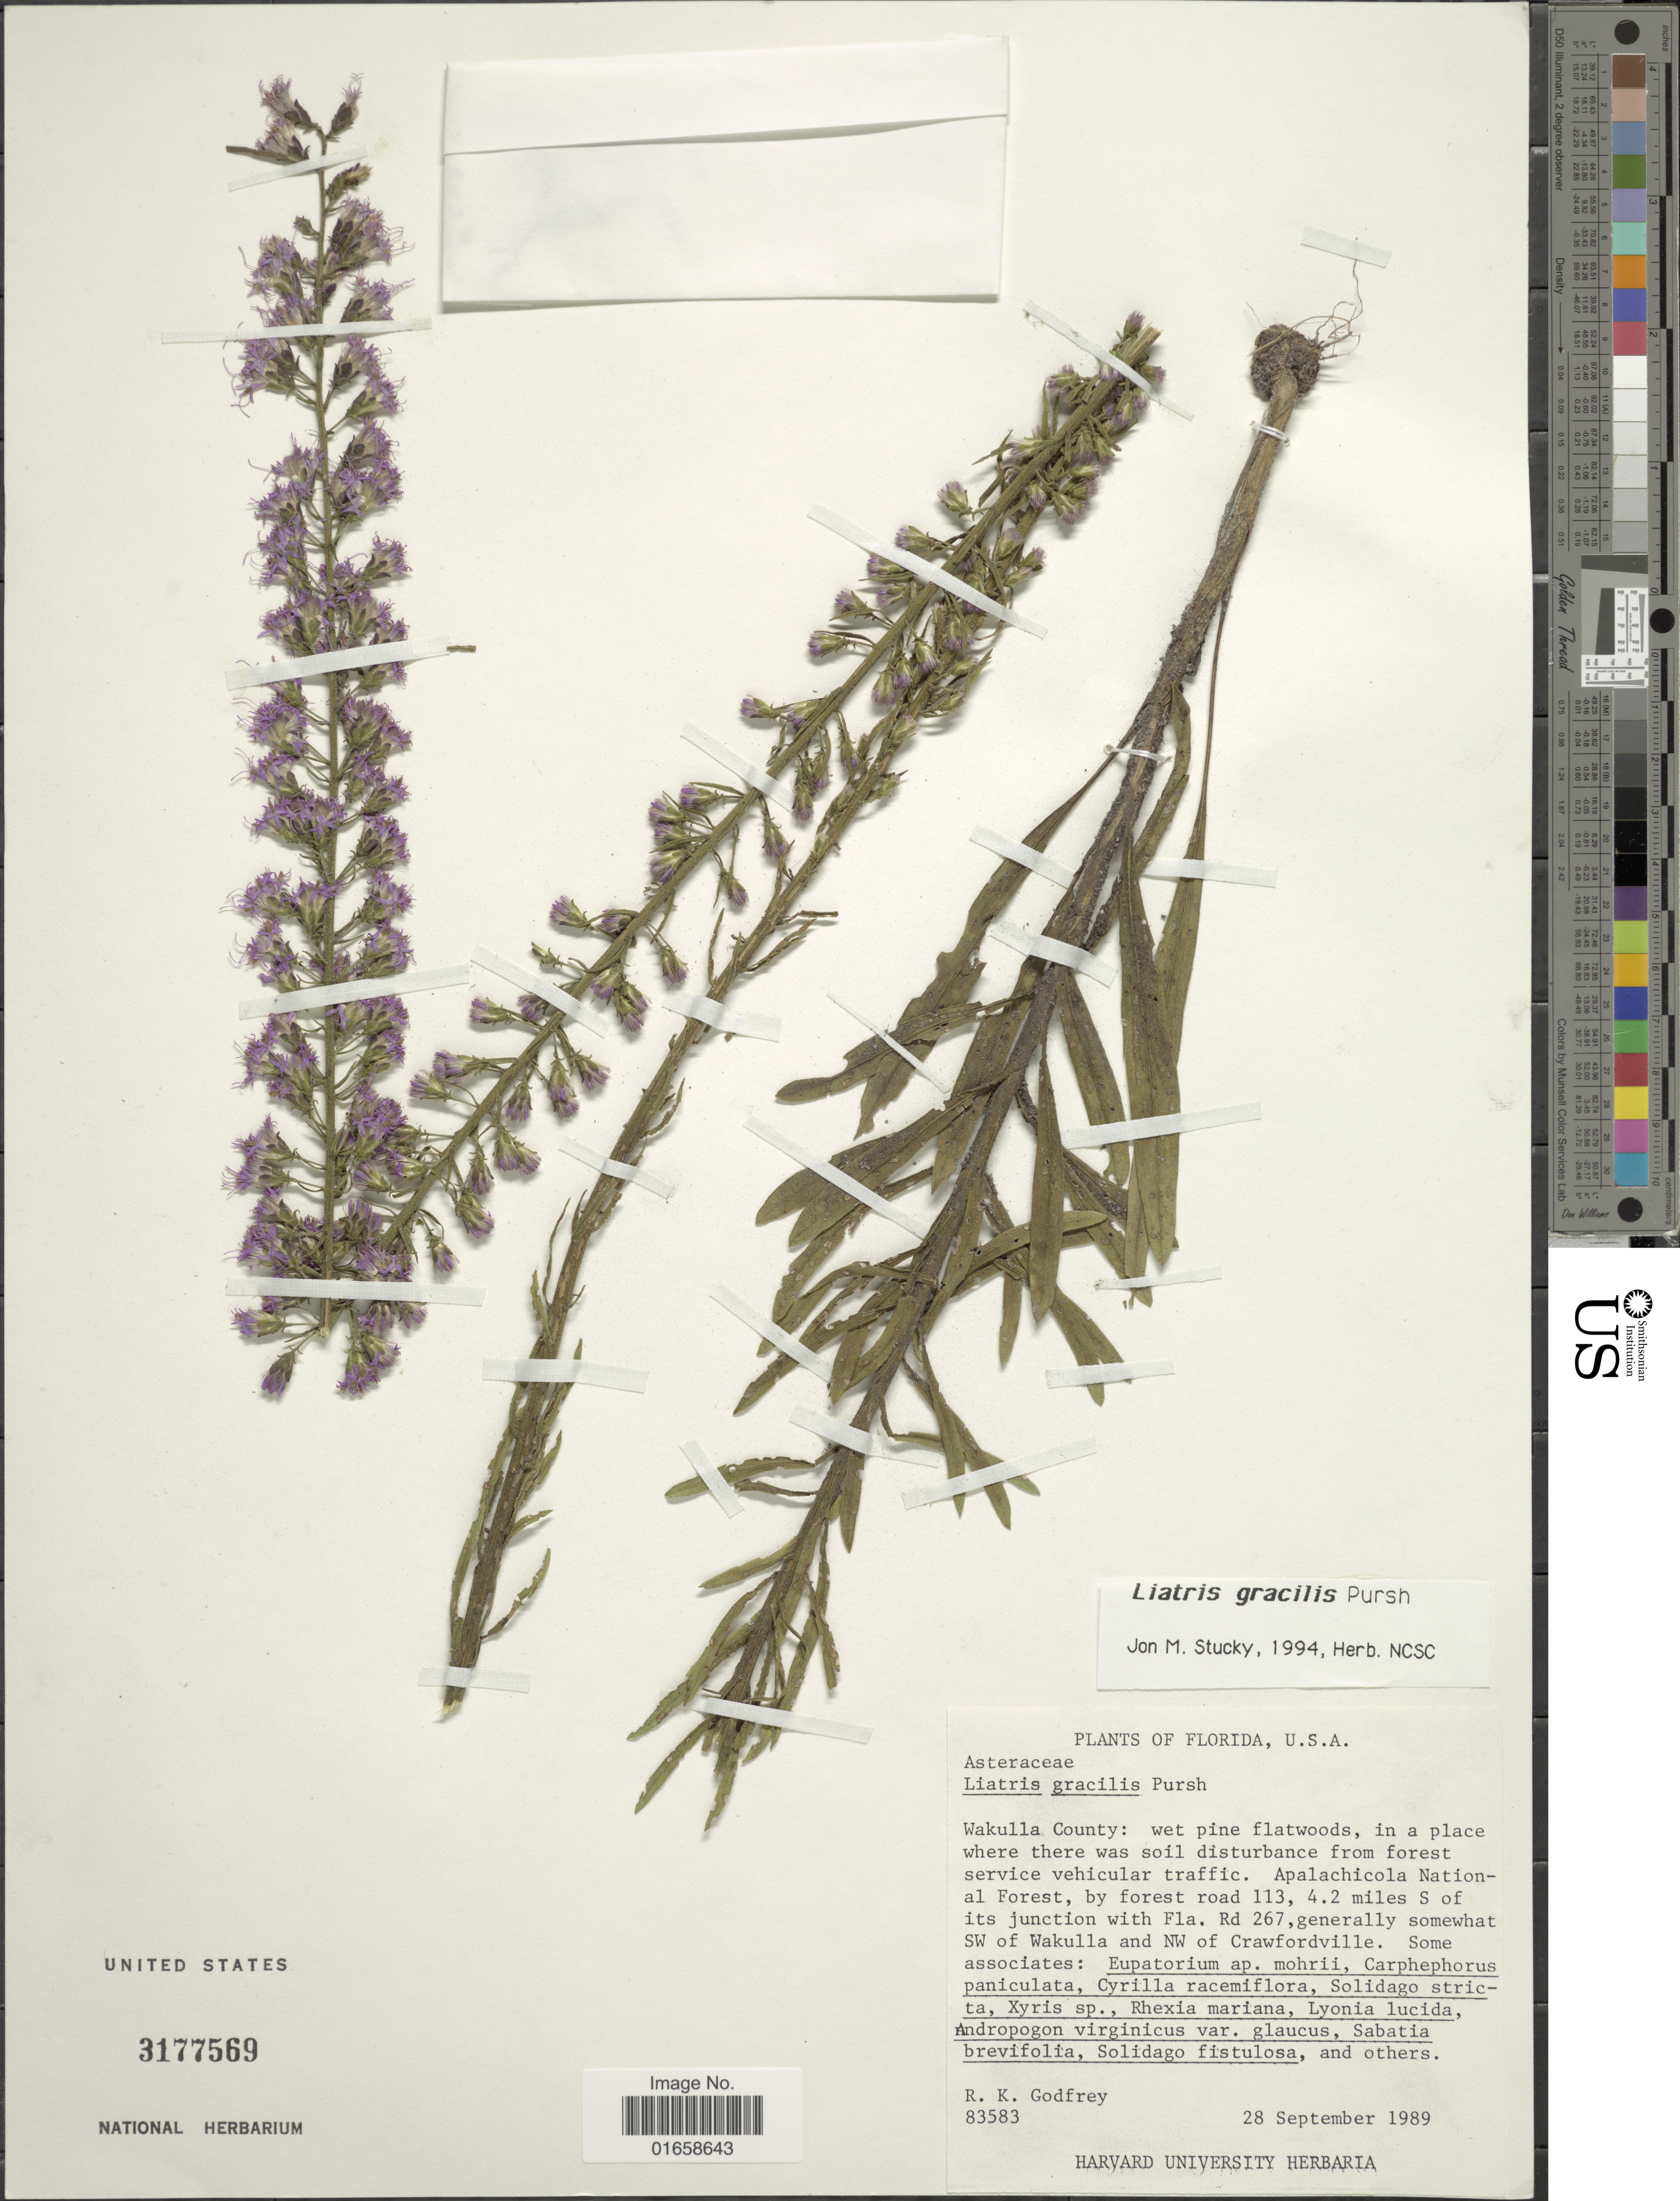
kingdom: Plantae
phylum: Tracheophyta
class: Magnoliopsida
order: Asterales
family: Asteraceae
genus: Liatris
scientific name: Liatris gracilis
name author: Pursh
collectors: R. K. Godfrey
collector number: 83583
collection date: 1989-09-28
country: United States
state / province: Florida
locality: Wakulla County; wet pine flatwoods,in a place where there was soil disturbance from forest service vehicular traffic, Apalachicola National Forest, by forest road 113, 4.2 miles S of its junction with Fla. Rd 267, generally somewhat SW of Wakulla and NW of Crawfordville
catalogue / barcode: US 3177569